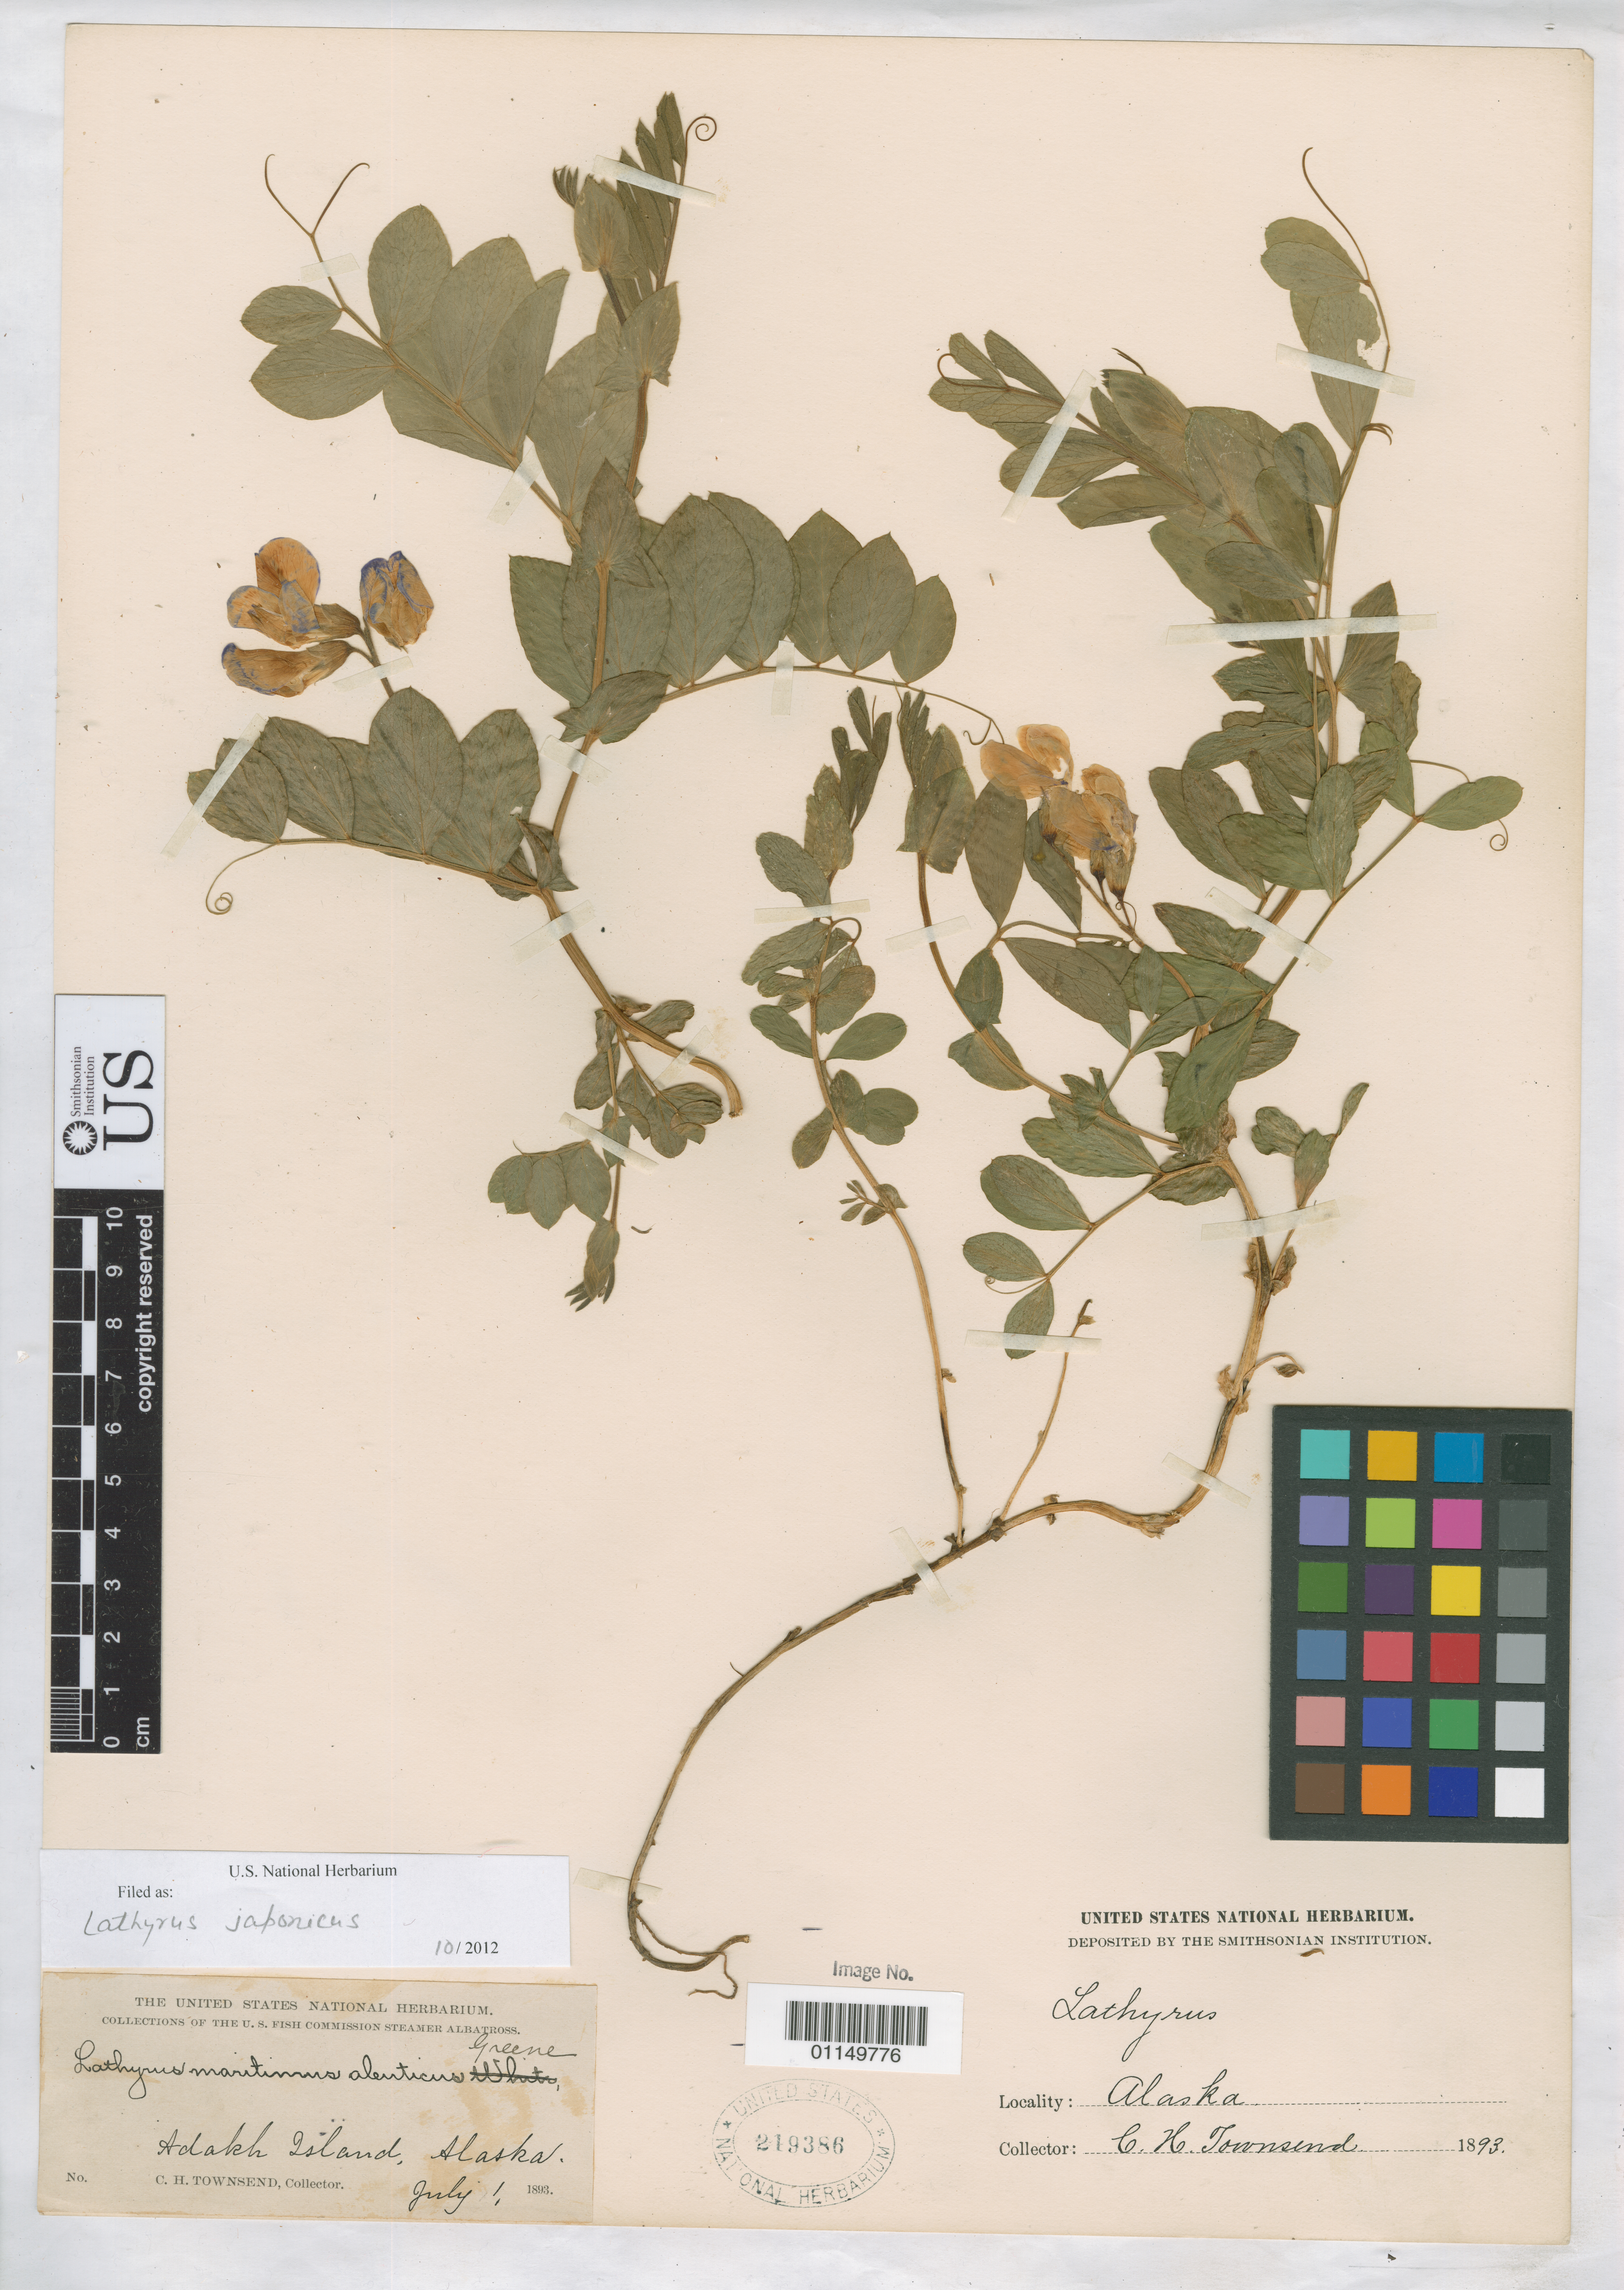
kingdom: Plantae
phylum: Tracheophyta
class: Magnoliopsida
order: Fabales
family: Fabaceae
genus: Lathyrus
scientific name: Lathyrus japonicus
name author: Willd.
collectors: C. H. Townsend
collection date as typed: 01 Jul 1893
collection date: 1893-07-01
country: United States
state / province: Alaska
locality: Adakh Island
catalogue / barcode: US 219386